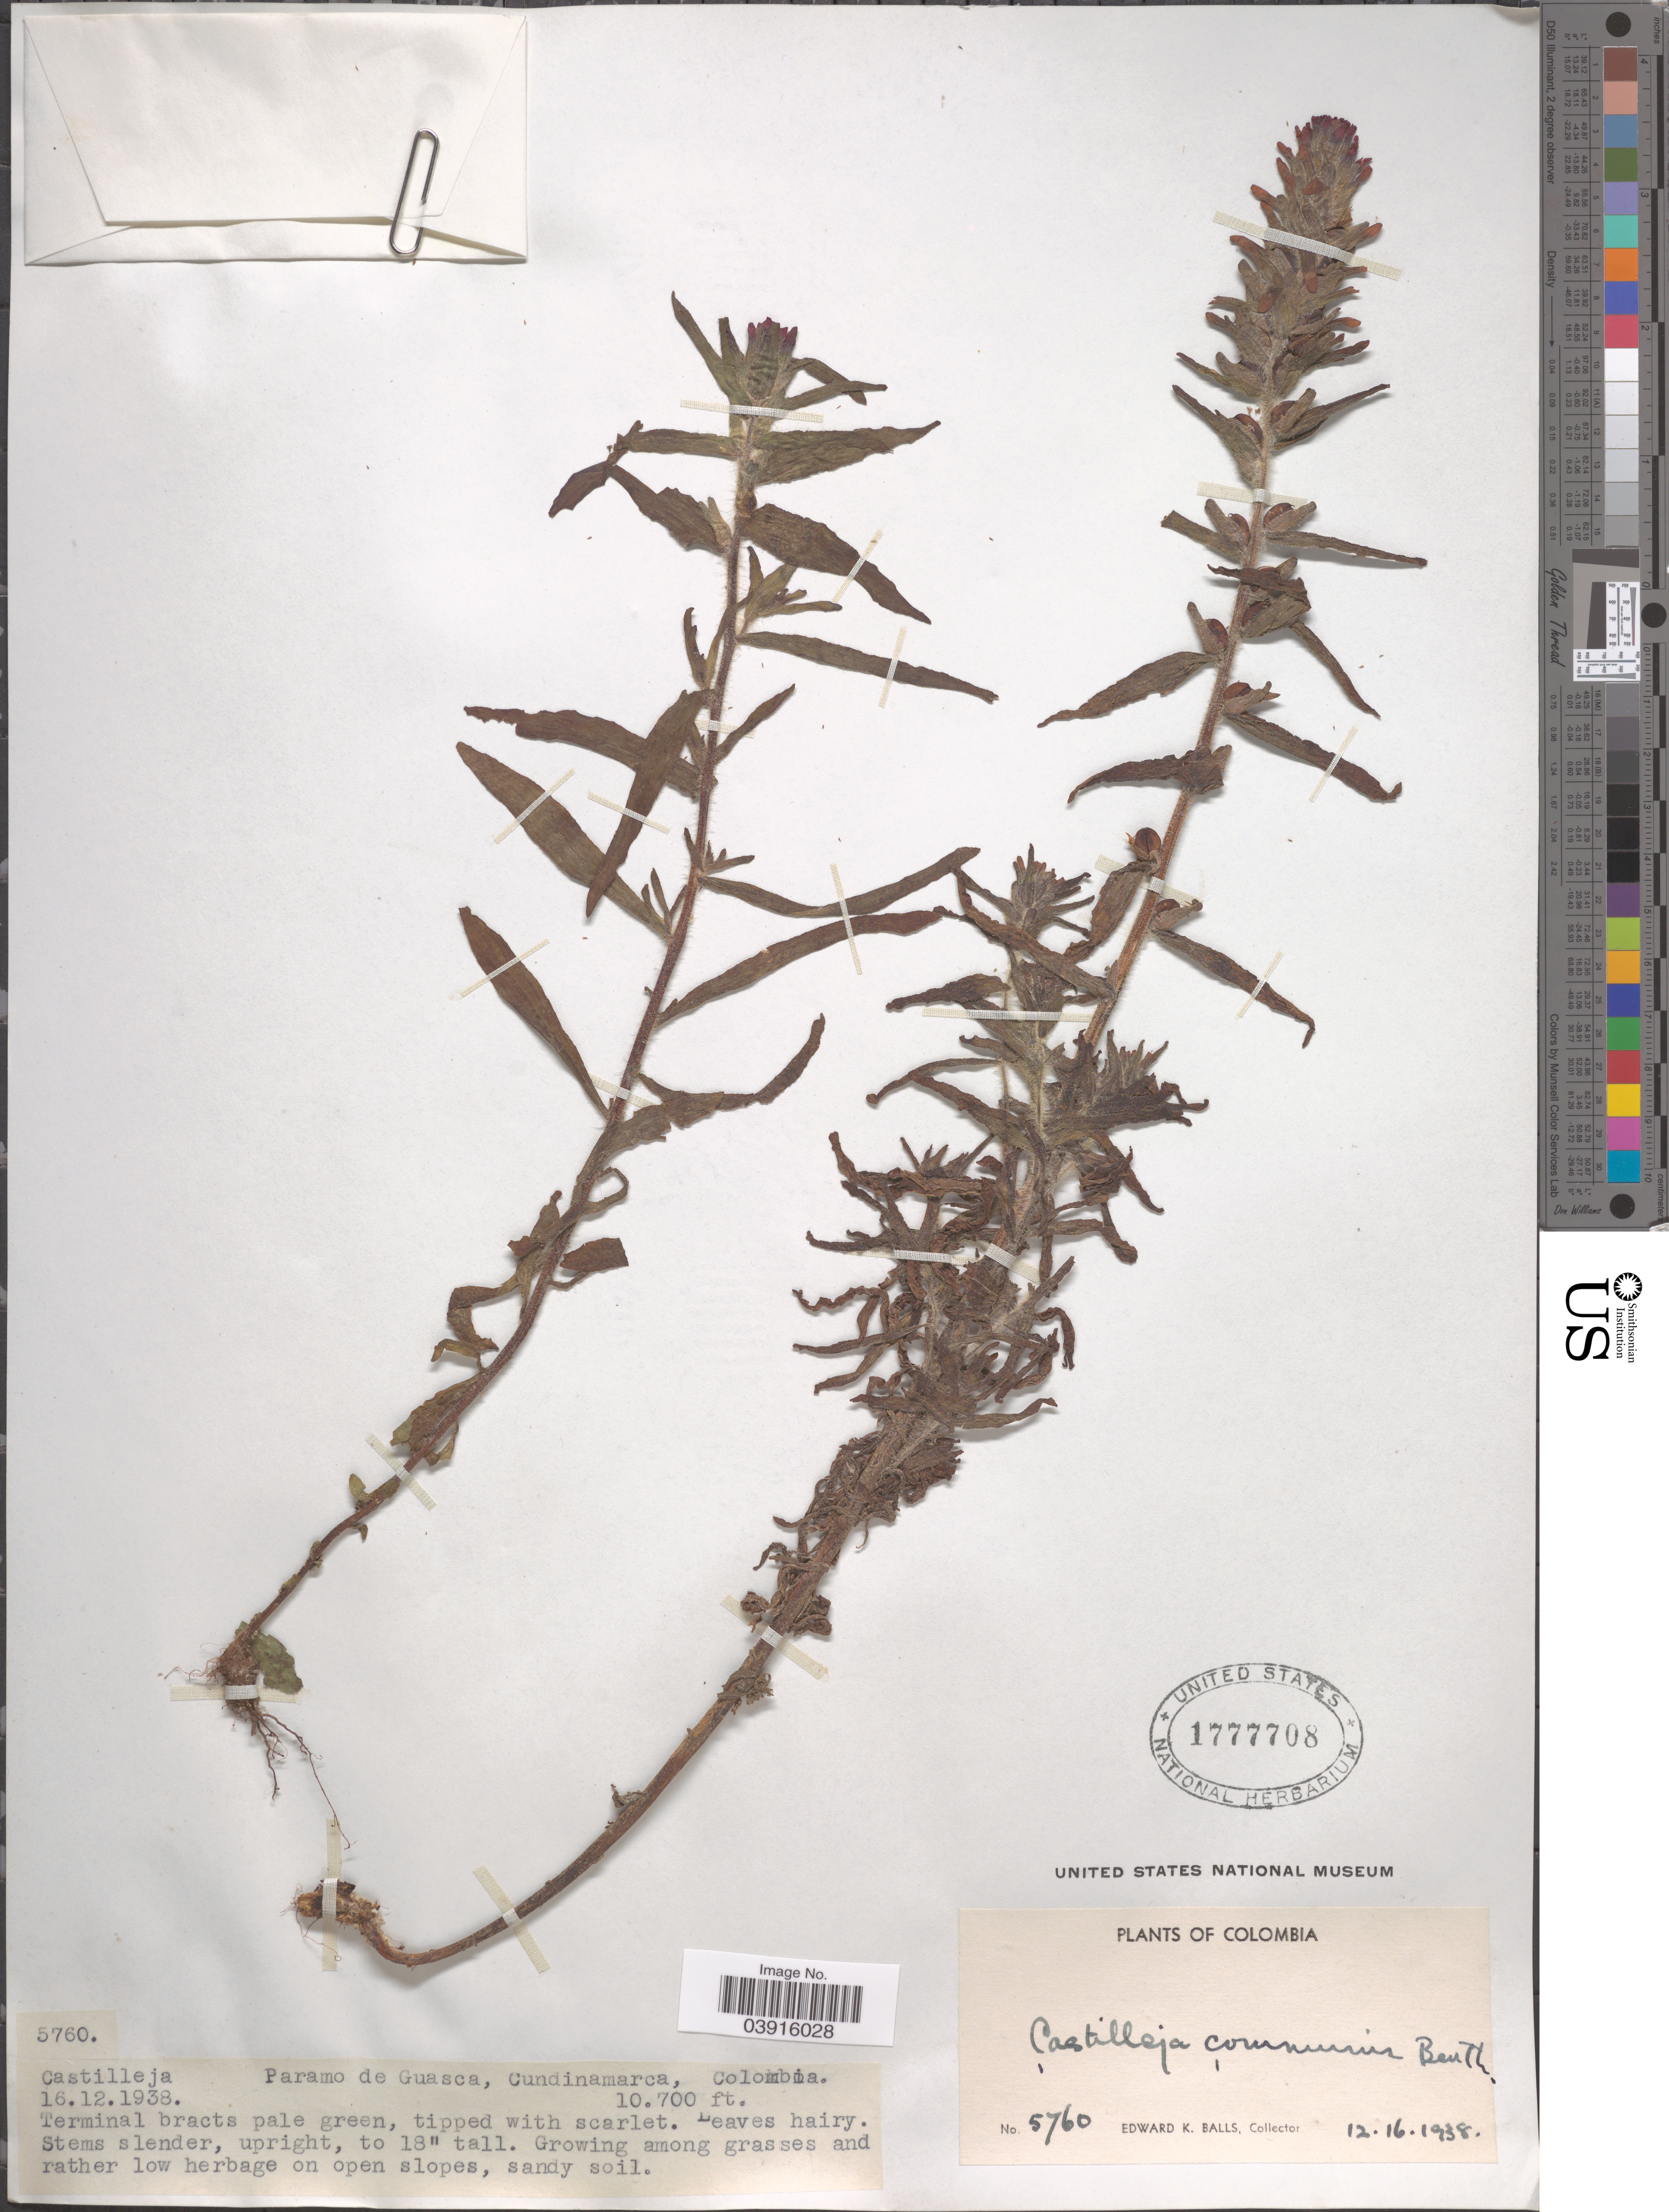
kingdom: Plantae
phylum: Tracheophyta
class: Magnoliopsida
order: Lamiales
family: Orobanchaceae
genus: Castilleja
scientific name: Castilleja arvensis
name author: Schltdl. & Cham.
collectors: E. K. Balls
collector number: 5760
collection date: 1938-12-16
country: Colombia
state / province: Cundinamarca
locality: Paramo de Guasca.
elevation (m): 3261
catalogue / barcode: US 1777708